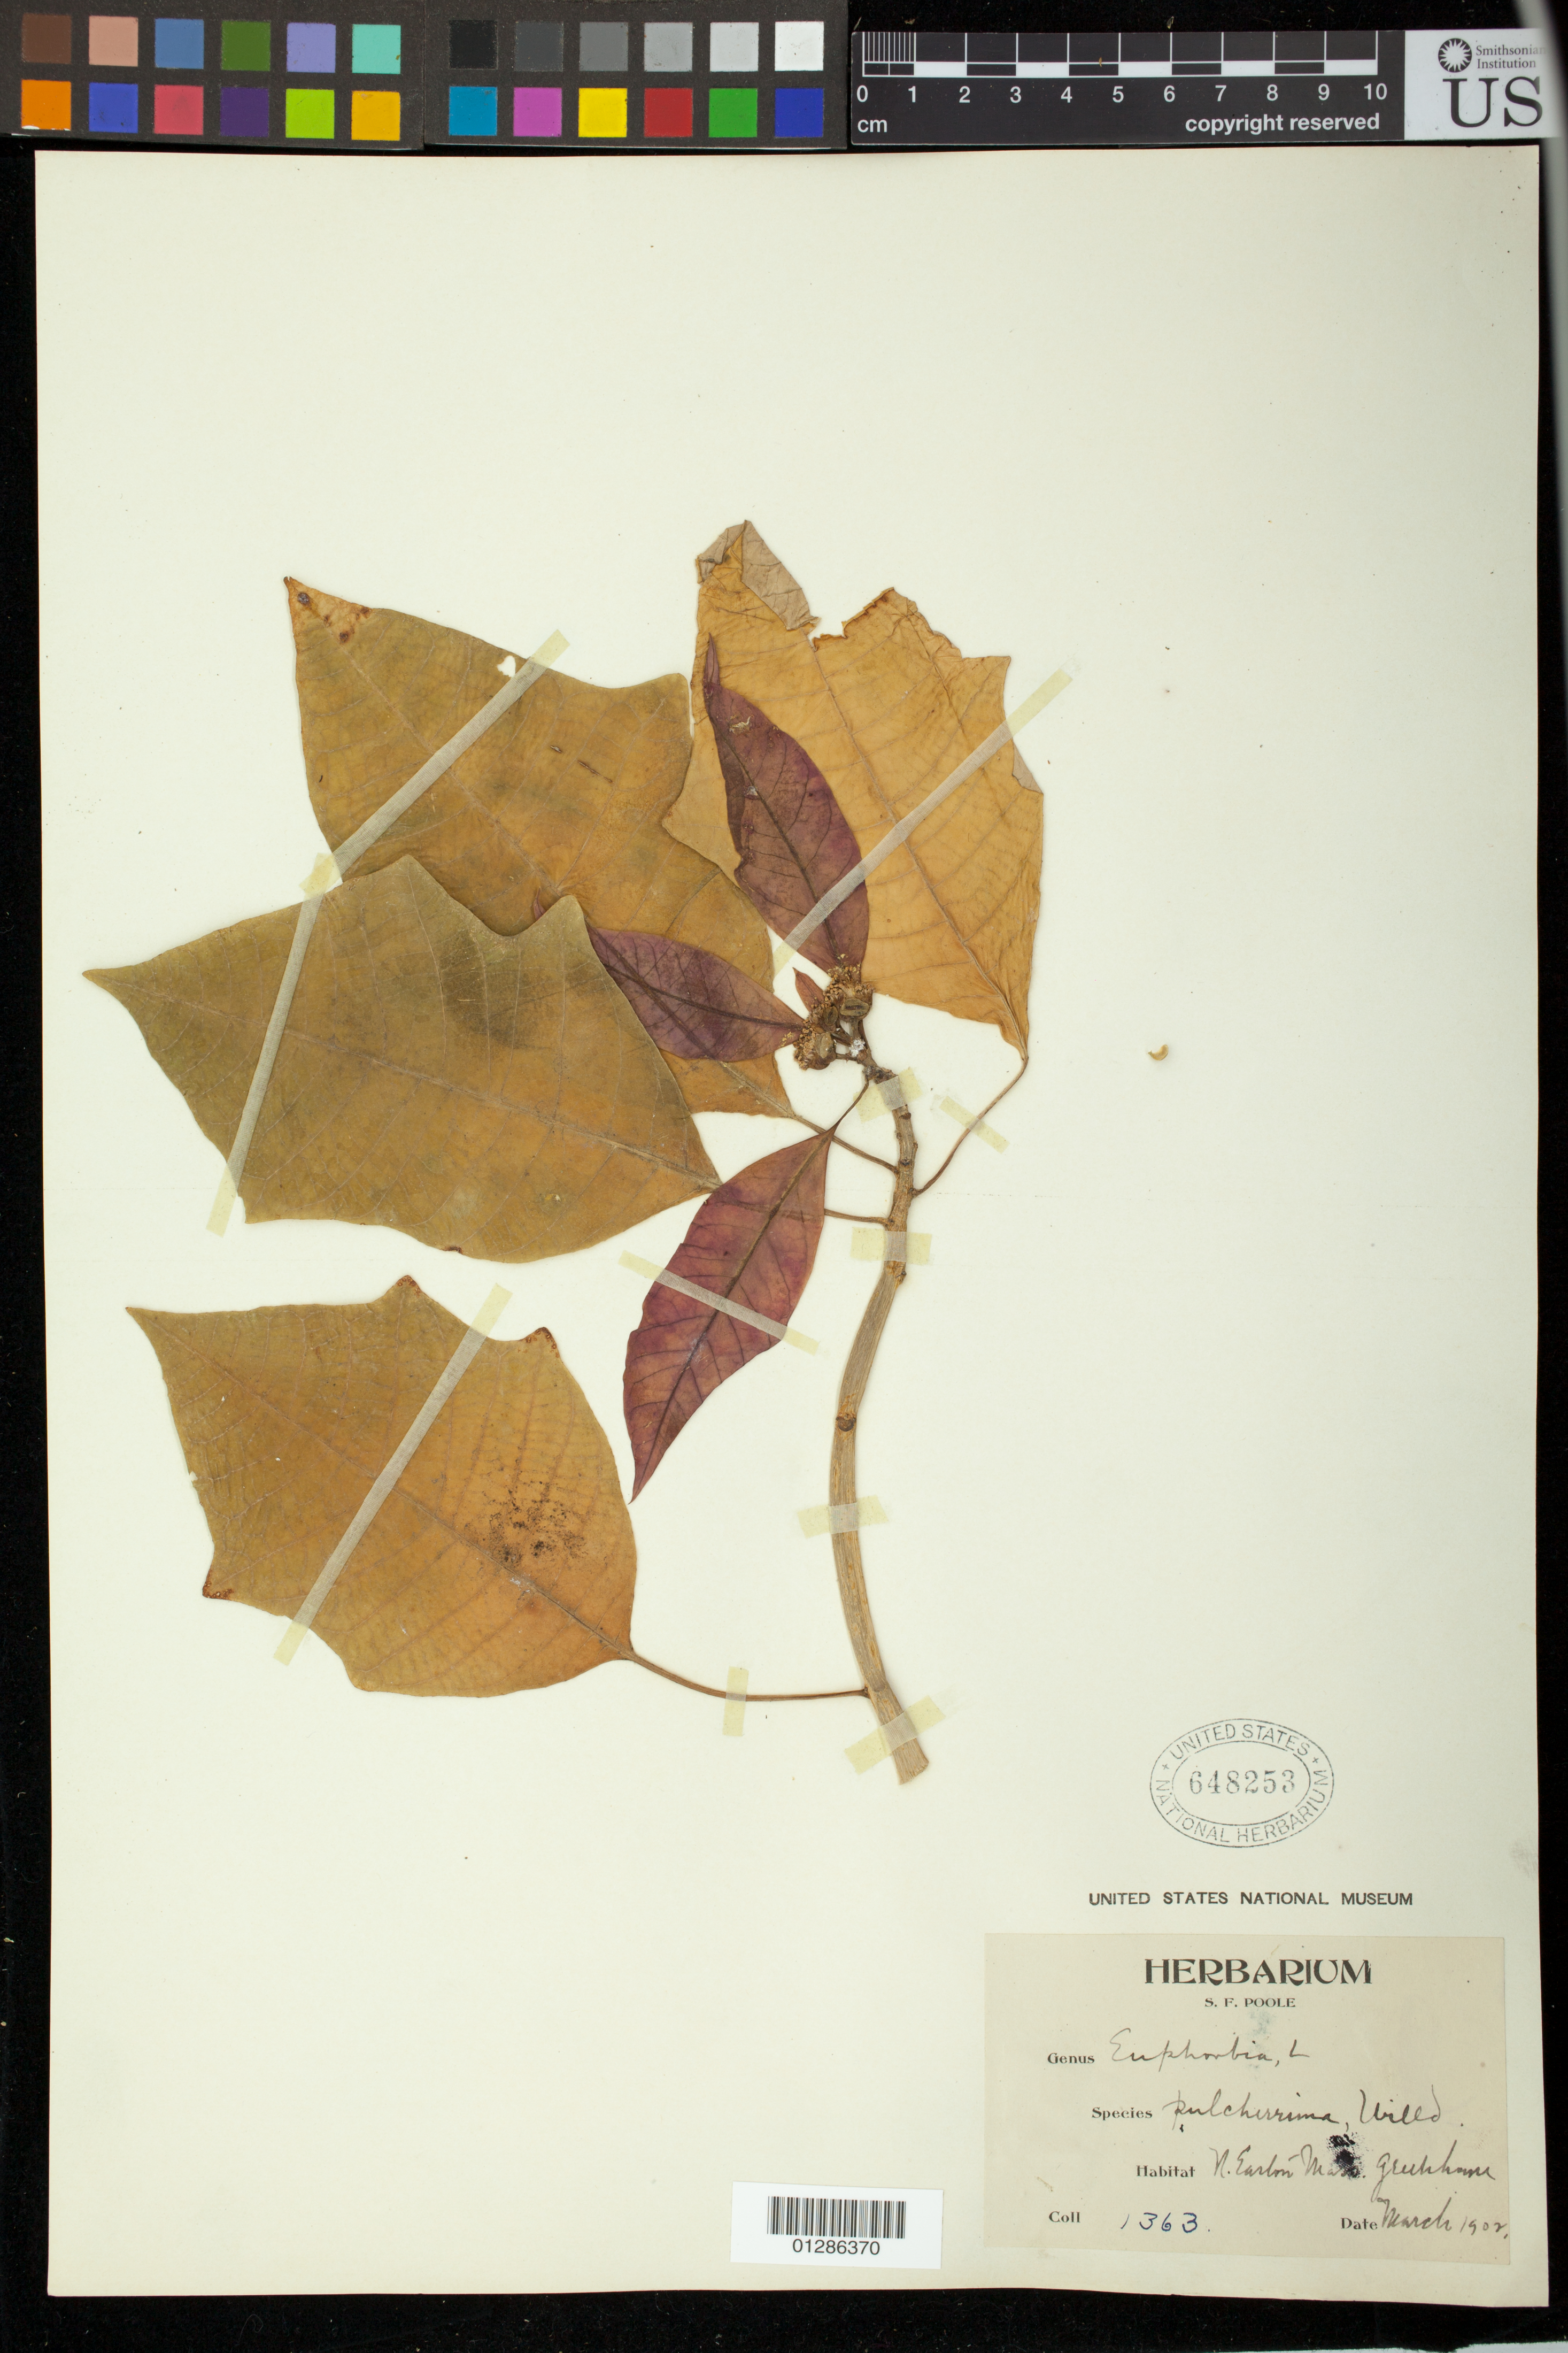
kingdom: Plantae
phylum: Tracheophyta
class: Magnoliopsida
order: Malpighiales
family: Euphorbiaceae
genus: Euphorbia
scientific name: Euphorbia pulcherrima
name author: Willd. ex Klotzsch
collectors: S. F. Poole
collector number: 1363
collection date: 1902-03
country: United States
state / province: Massachusetts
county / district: Bristol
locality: N. Easton Greenhouse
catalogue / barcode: US 648253